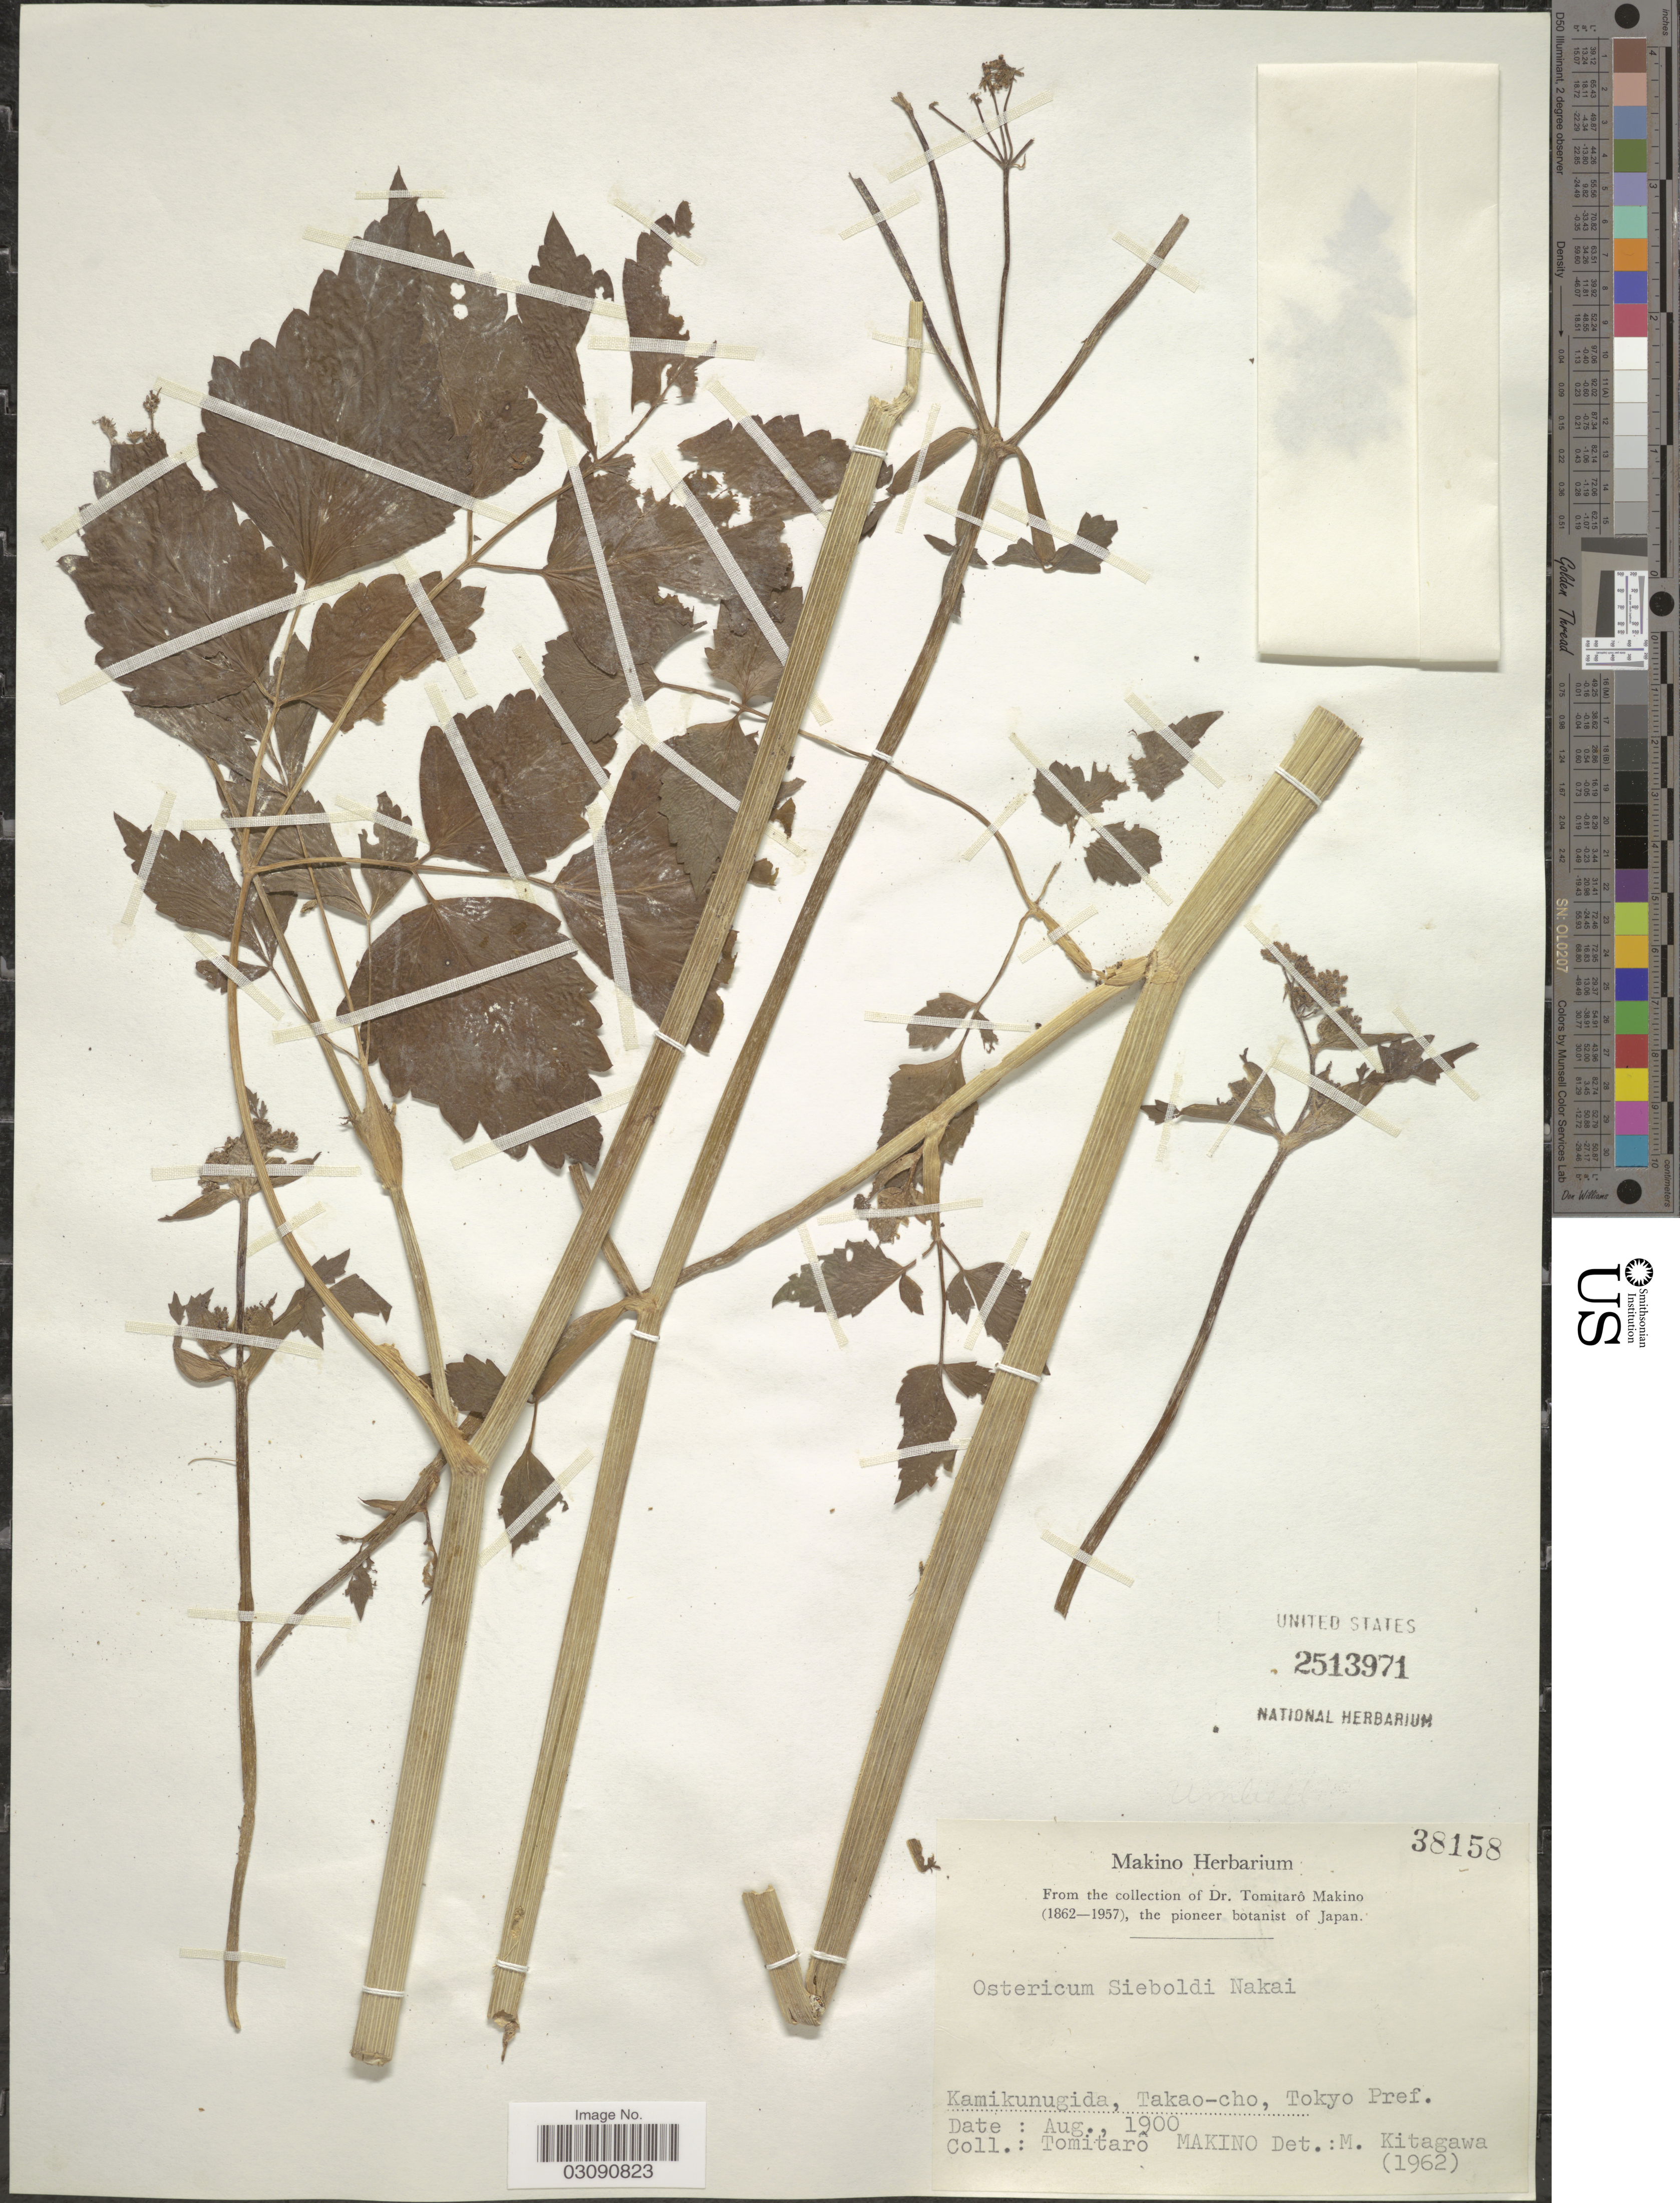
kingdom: Plantae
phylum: Tracheophyta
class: Magnoliopsida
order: Apiales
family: Apiaceae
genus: Angelica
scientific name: Angelica pubescens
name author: Maxim.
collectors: T. Makino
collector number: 38158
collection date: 1900-08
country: Japan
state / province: Tokyo, Federal City of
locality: Kamikunugida, Takao-cho, Tokyo Pref.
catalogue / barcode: US 2513971